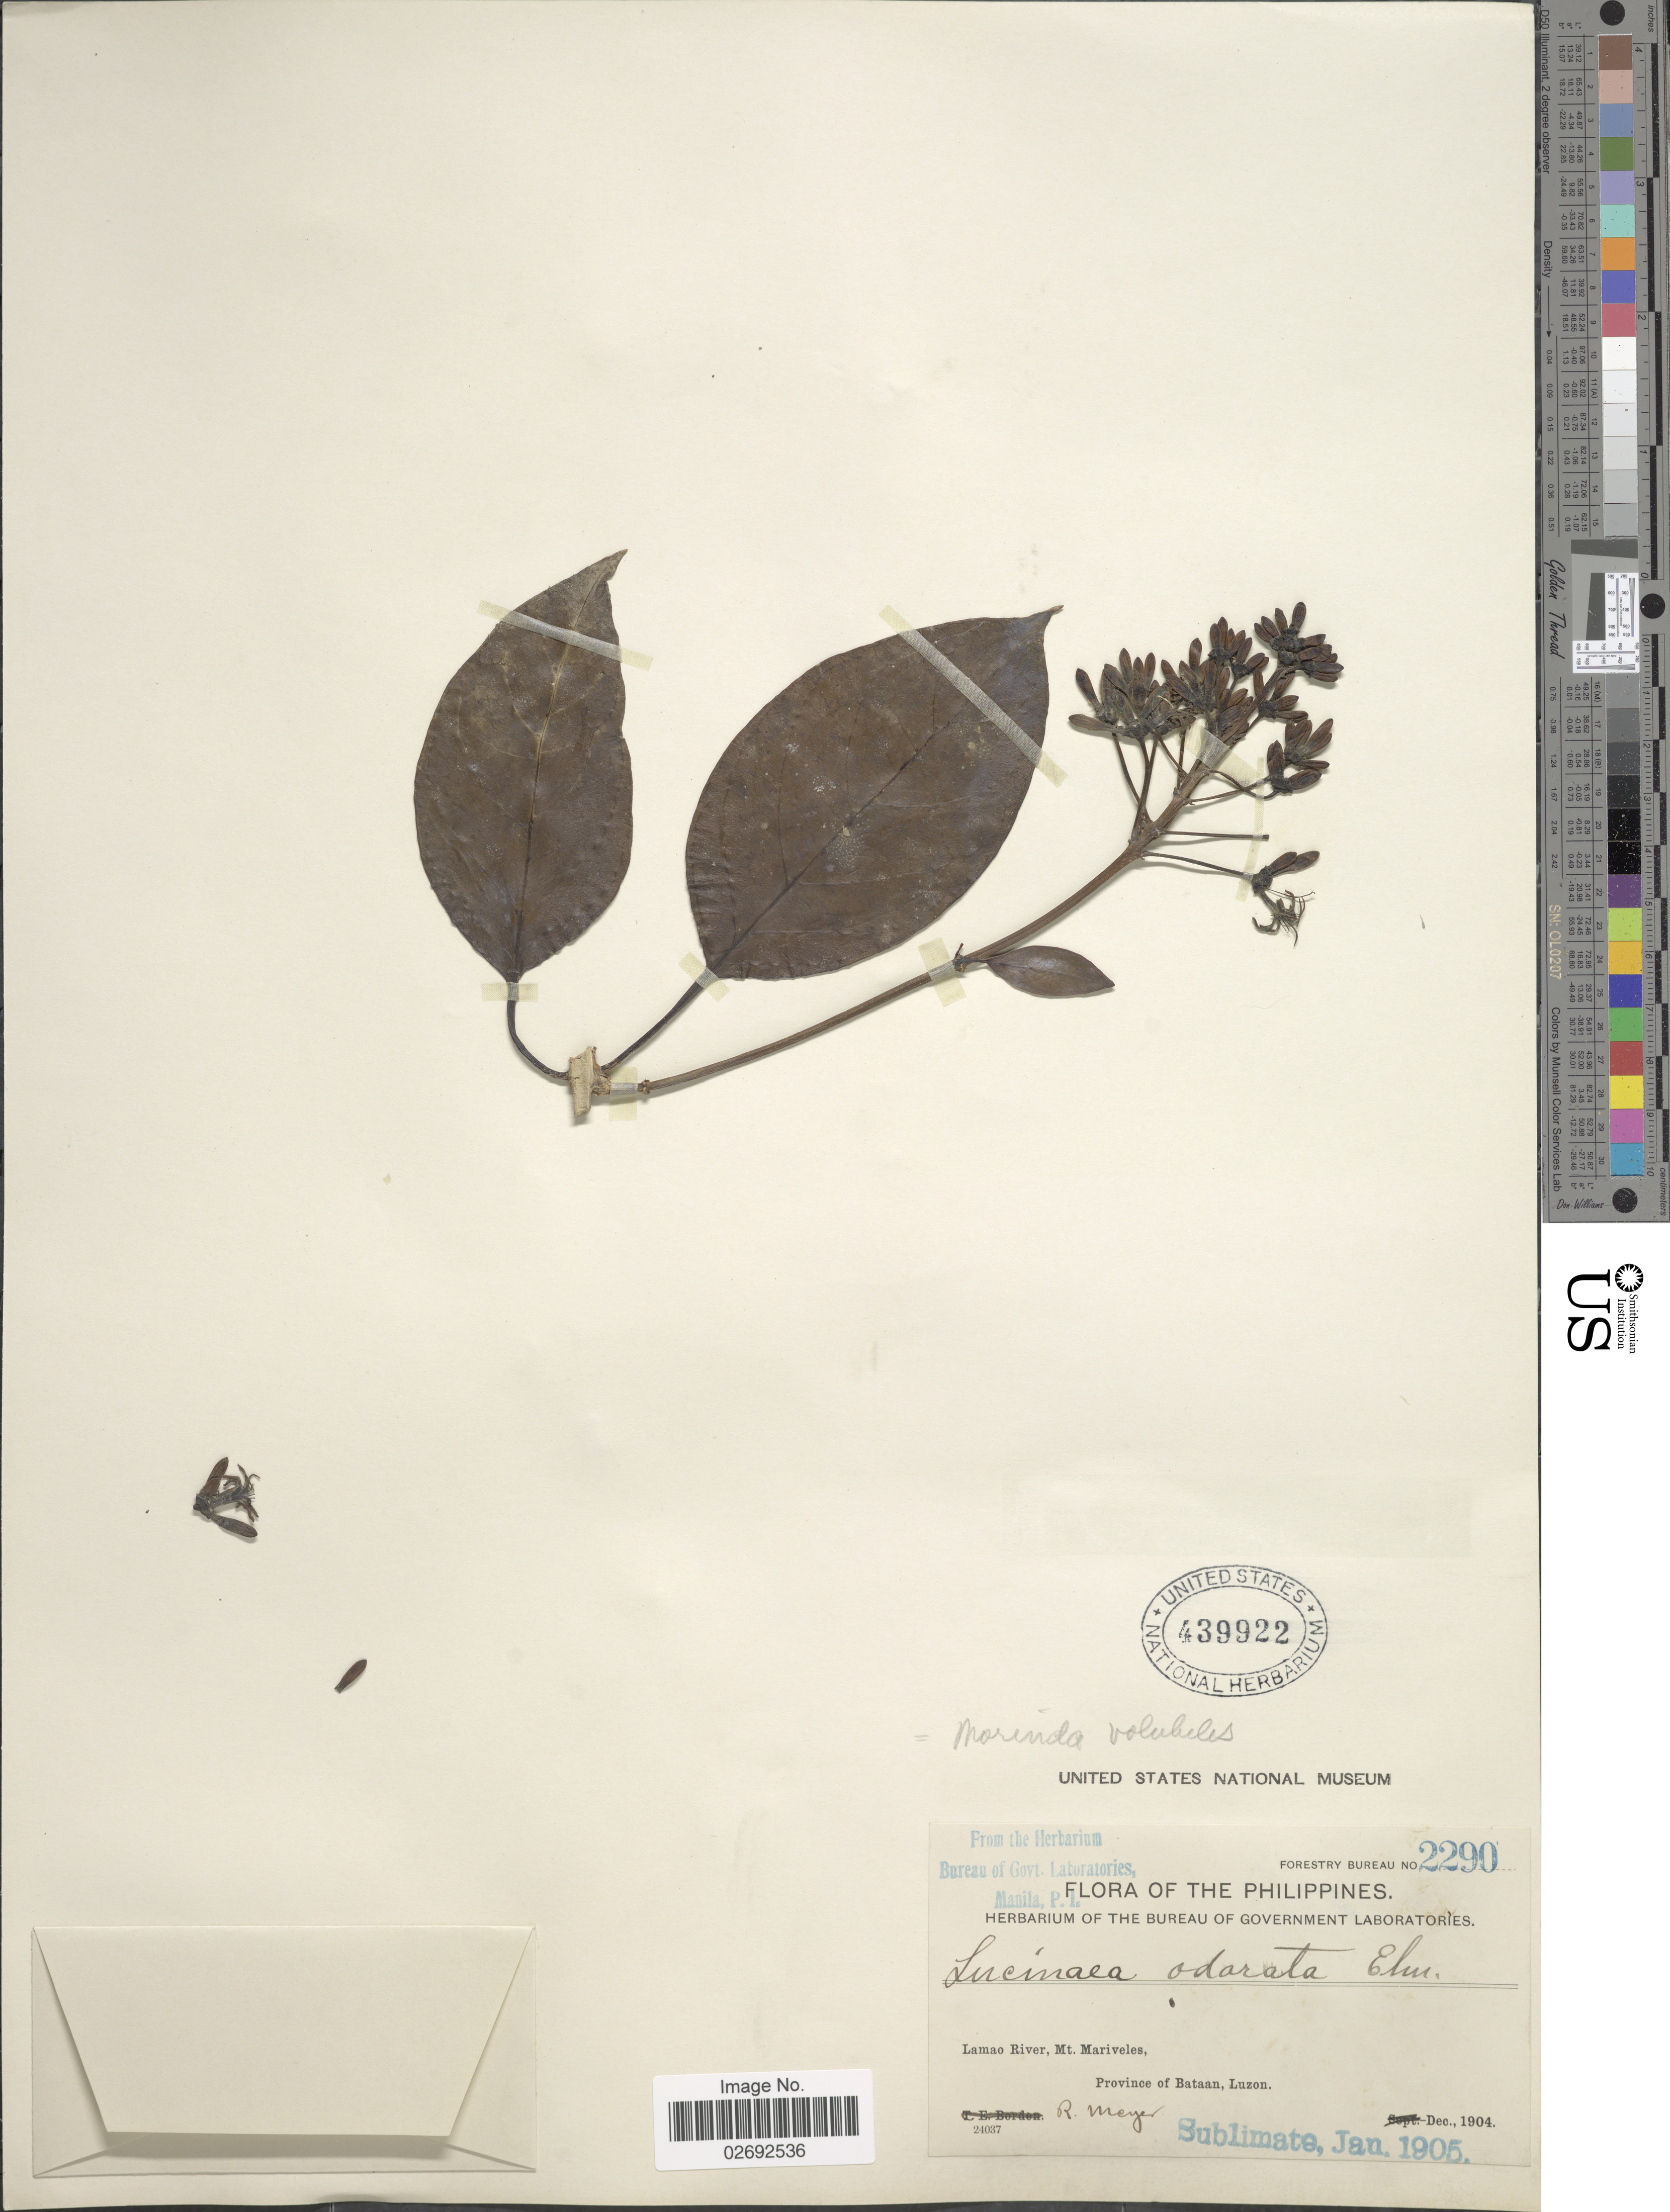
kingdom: Plantae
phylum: Tracheophyta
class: Magnoliopsida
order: Gentianales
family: Rubiaceae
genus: Morinda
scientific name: Morinda volubilis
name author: Merr.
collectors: R. Meyer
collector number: Forestry Bureau 2290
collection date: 1904-12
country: Philippines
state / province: Cagayan Valley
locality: Lamao River, Mt. Mariveles, Province of Bataan, Luzon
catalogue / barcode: US 439922